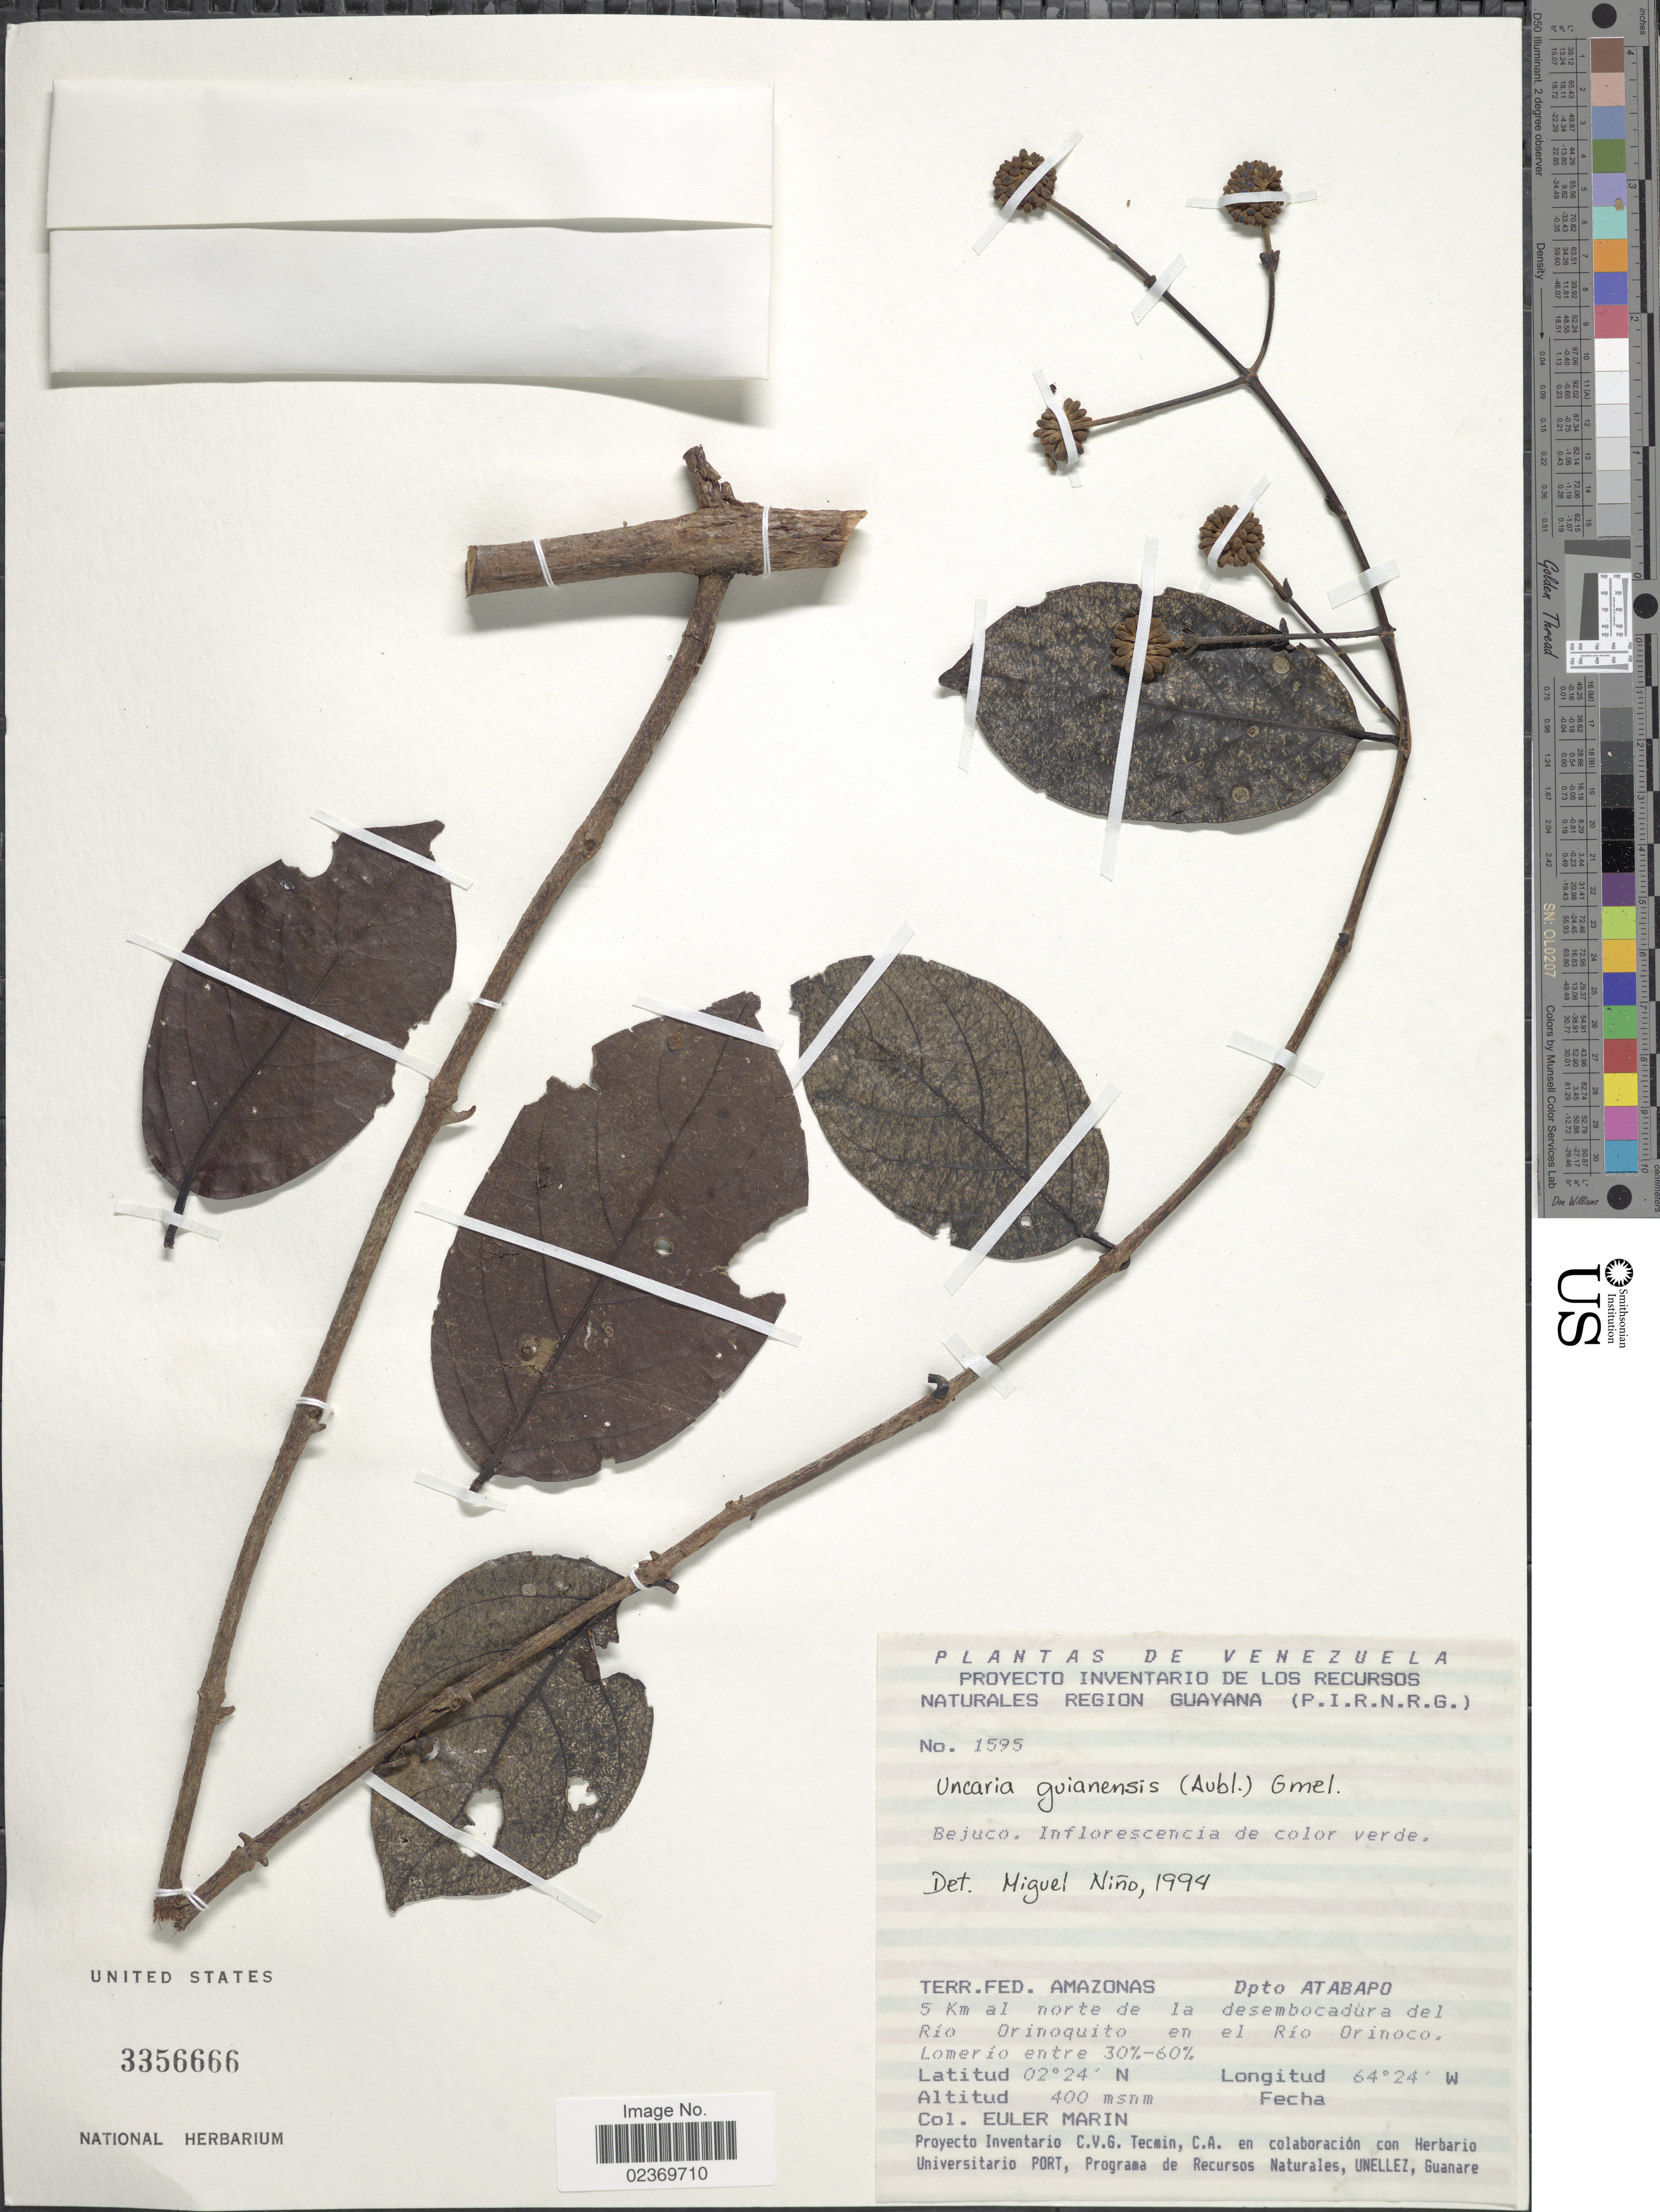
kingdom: Plantae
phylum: Tracheophyta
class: Magnoliopsida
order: Gentianales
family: Rubiaceae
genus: Uncaria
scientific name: Uncaria guianensis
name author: (Aubl.) J.F. Gmel.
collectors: E. Marin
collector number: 1595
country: Venezuela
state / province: Amazonas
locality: Dpto. Atabapo, 5 km al Norte de la desembocadura del Rio Orinoquito en el Rio Orinoco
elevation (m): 400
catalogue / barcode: US 3356666